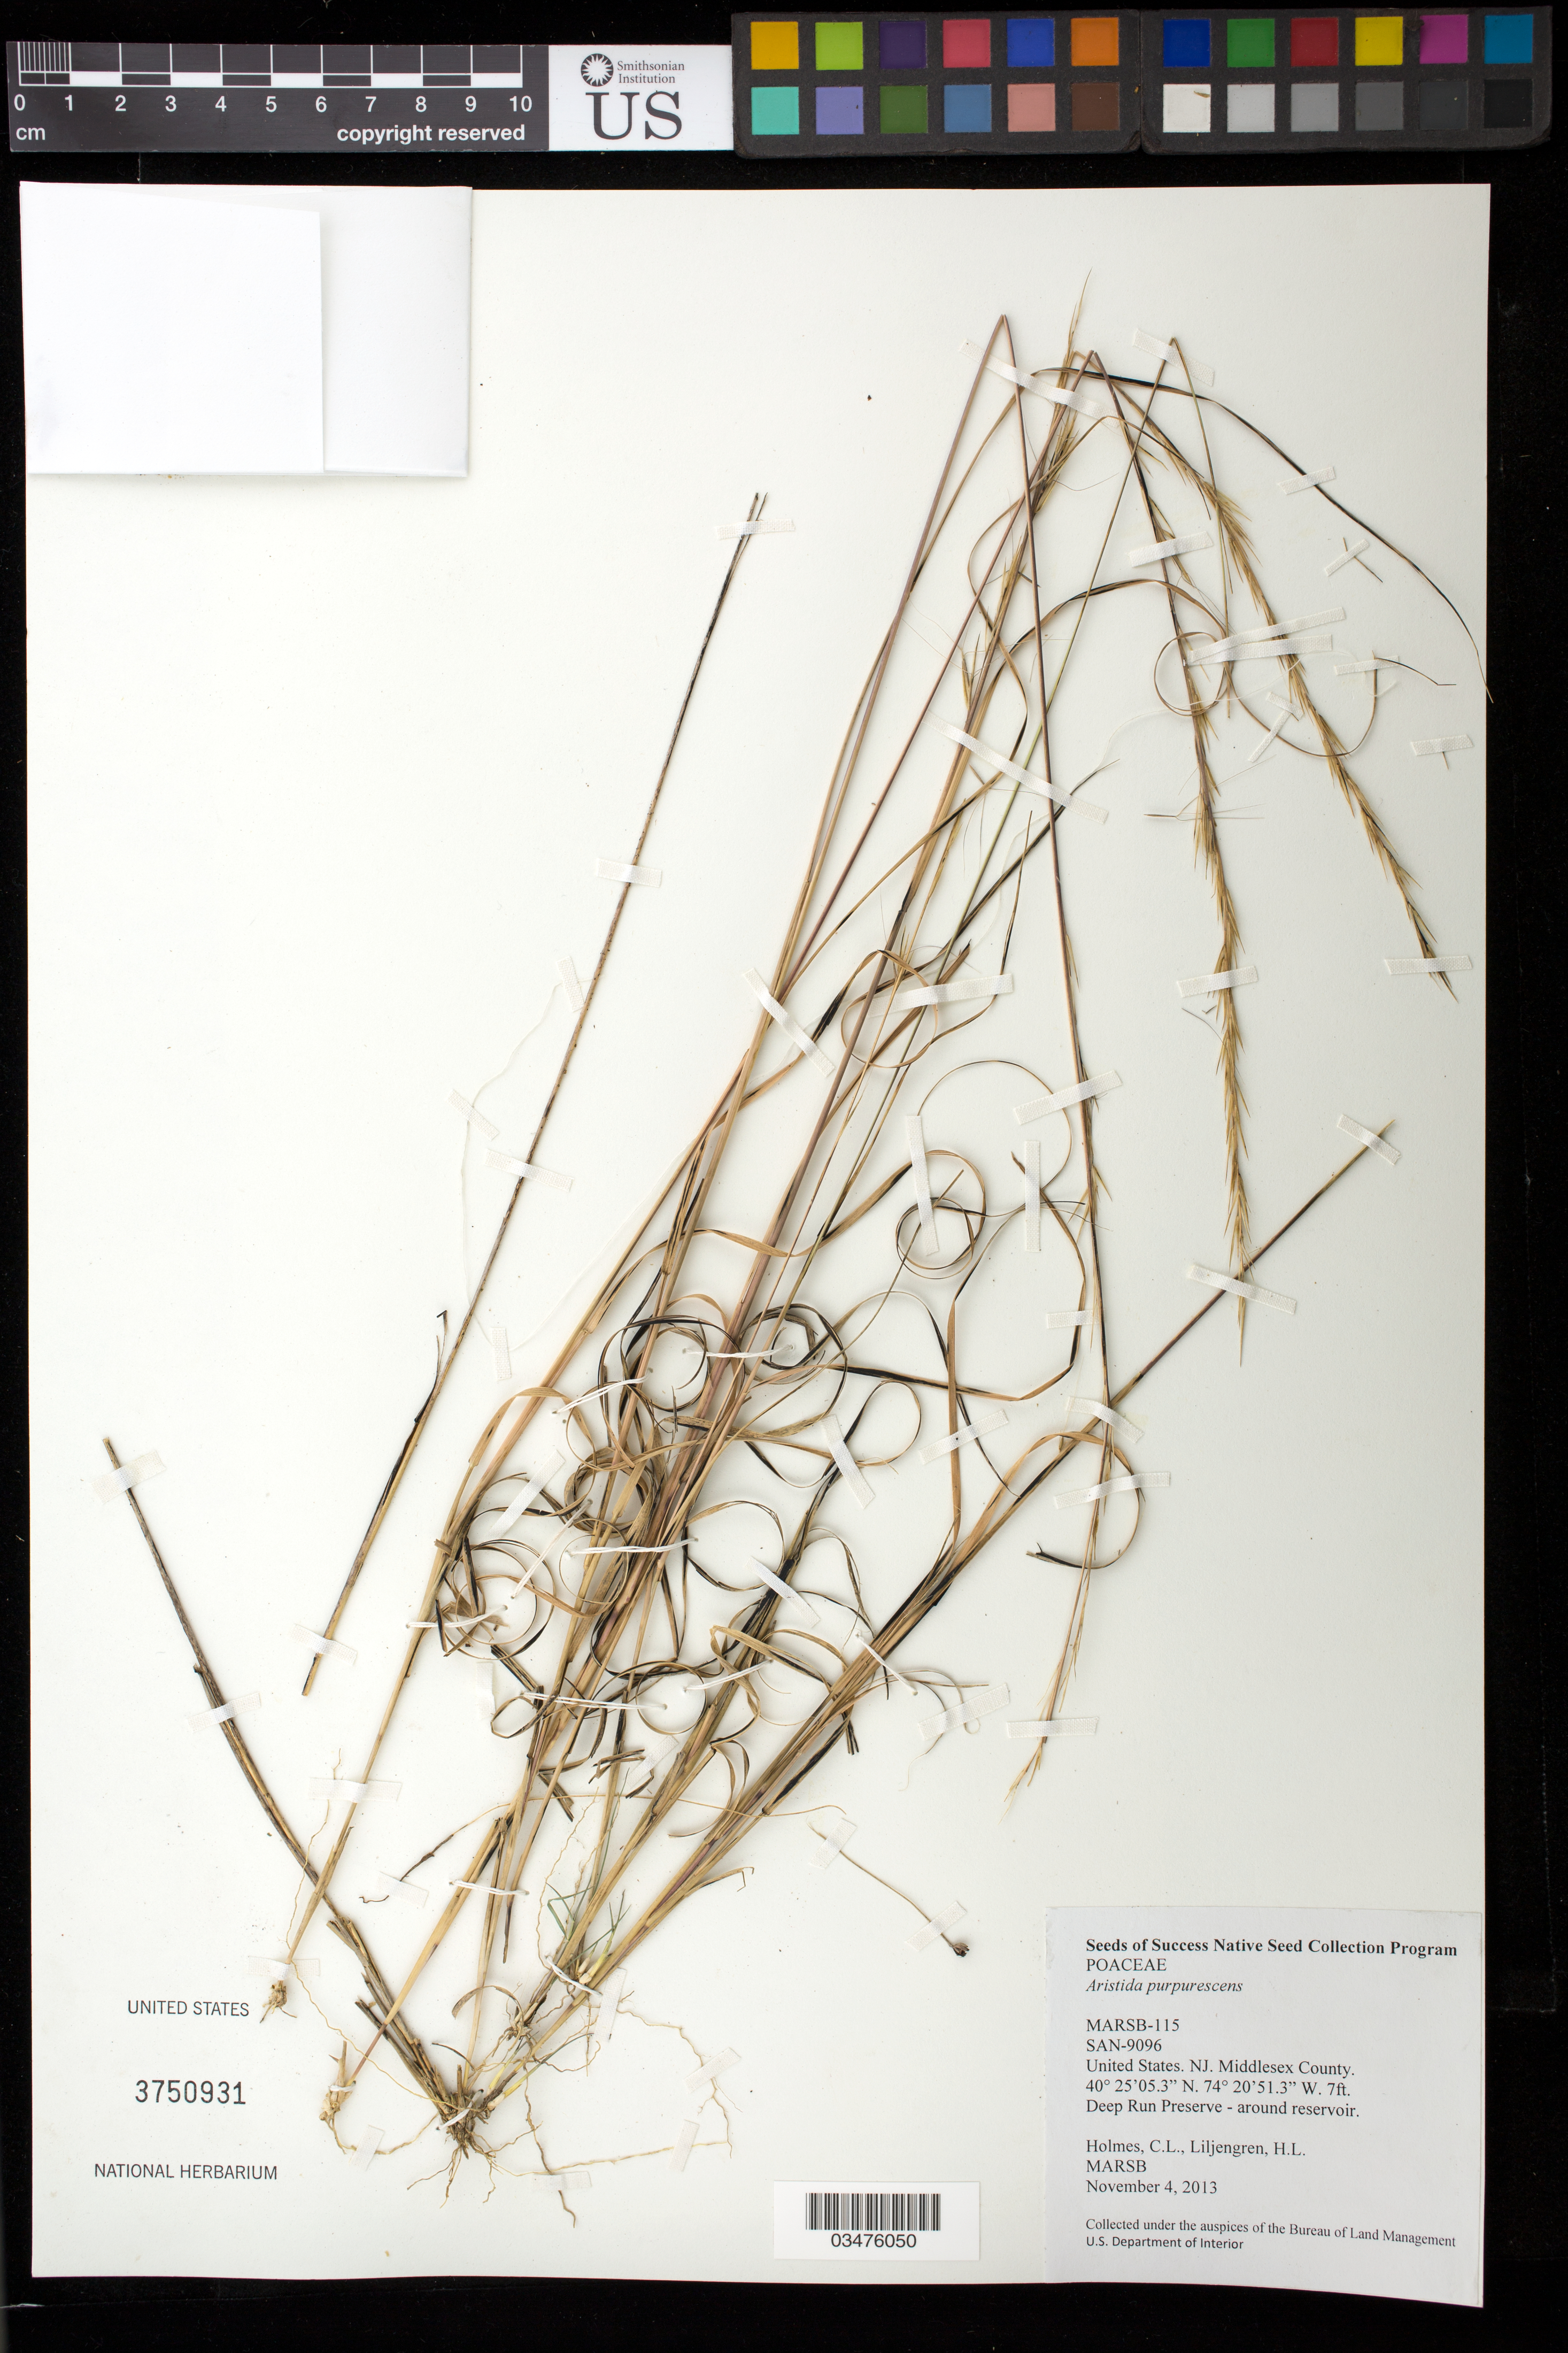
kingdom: Plantae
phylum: Tracheophyta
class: Liliopsida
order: Poales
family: Poaceae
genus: Aristida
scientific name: Aristida purpurascens var. purpurescens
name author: Poir.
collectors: C. Holmes & H. Liljengren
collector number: MARSB-115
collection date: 2013-11-04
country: United States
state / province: New Jersey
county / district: Middlesex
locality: Deep Run Preserve-around reservoir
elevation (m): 2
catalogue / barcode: US 3750931